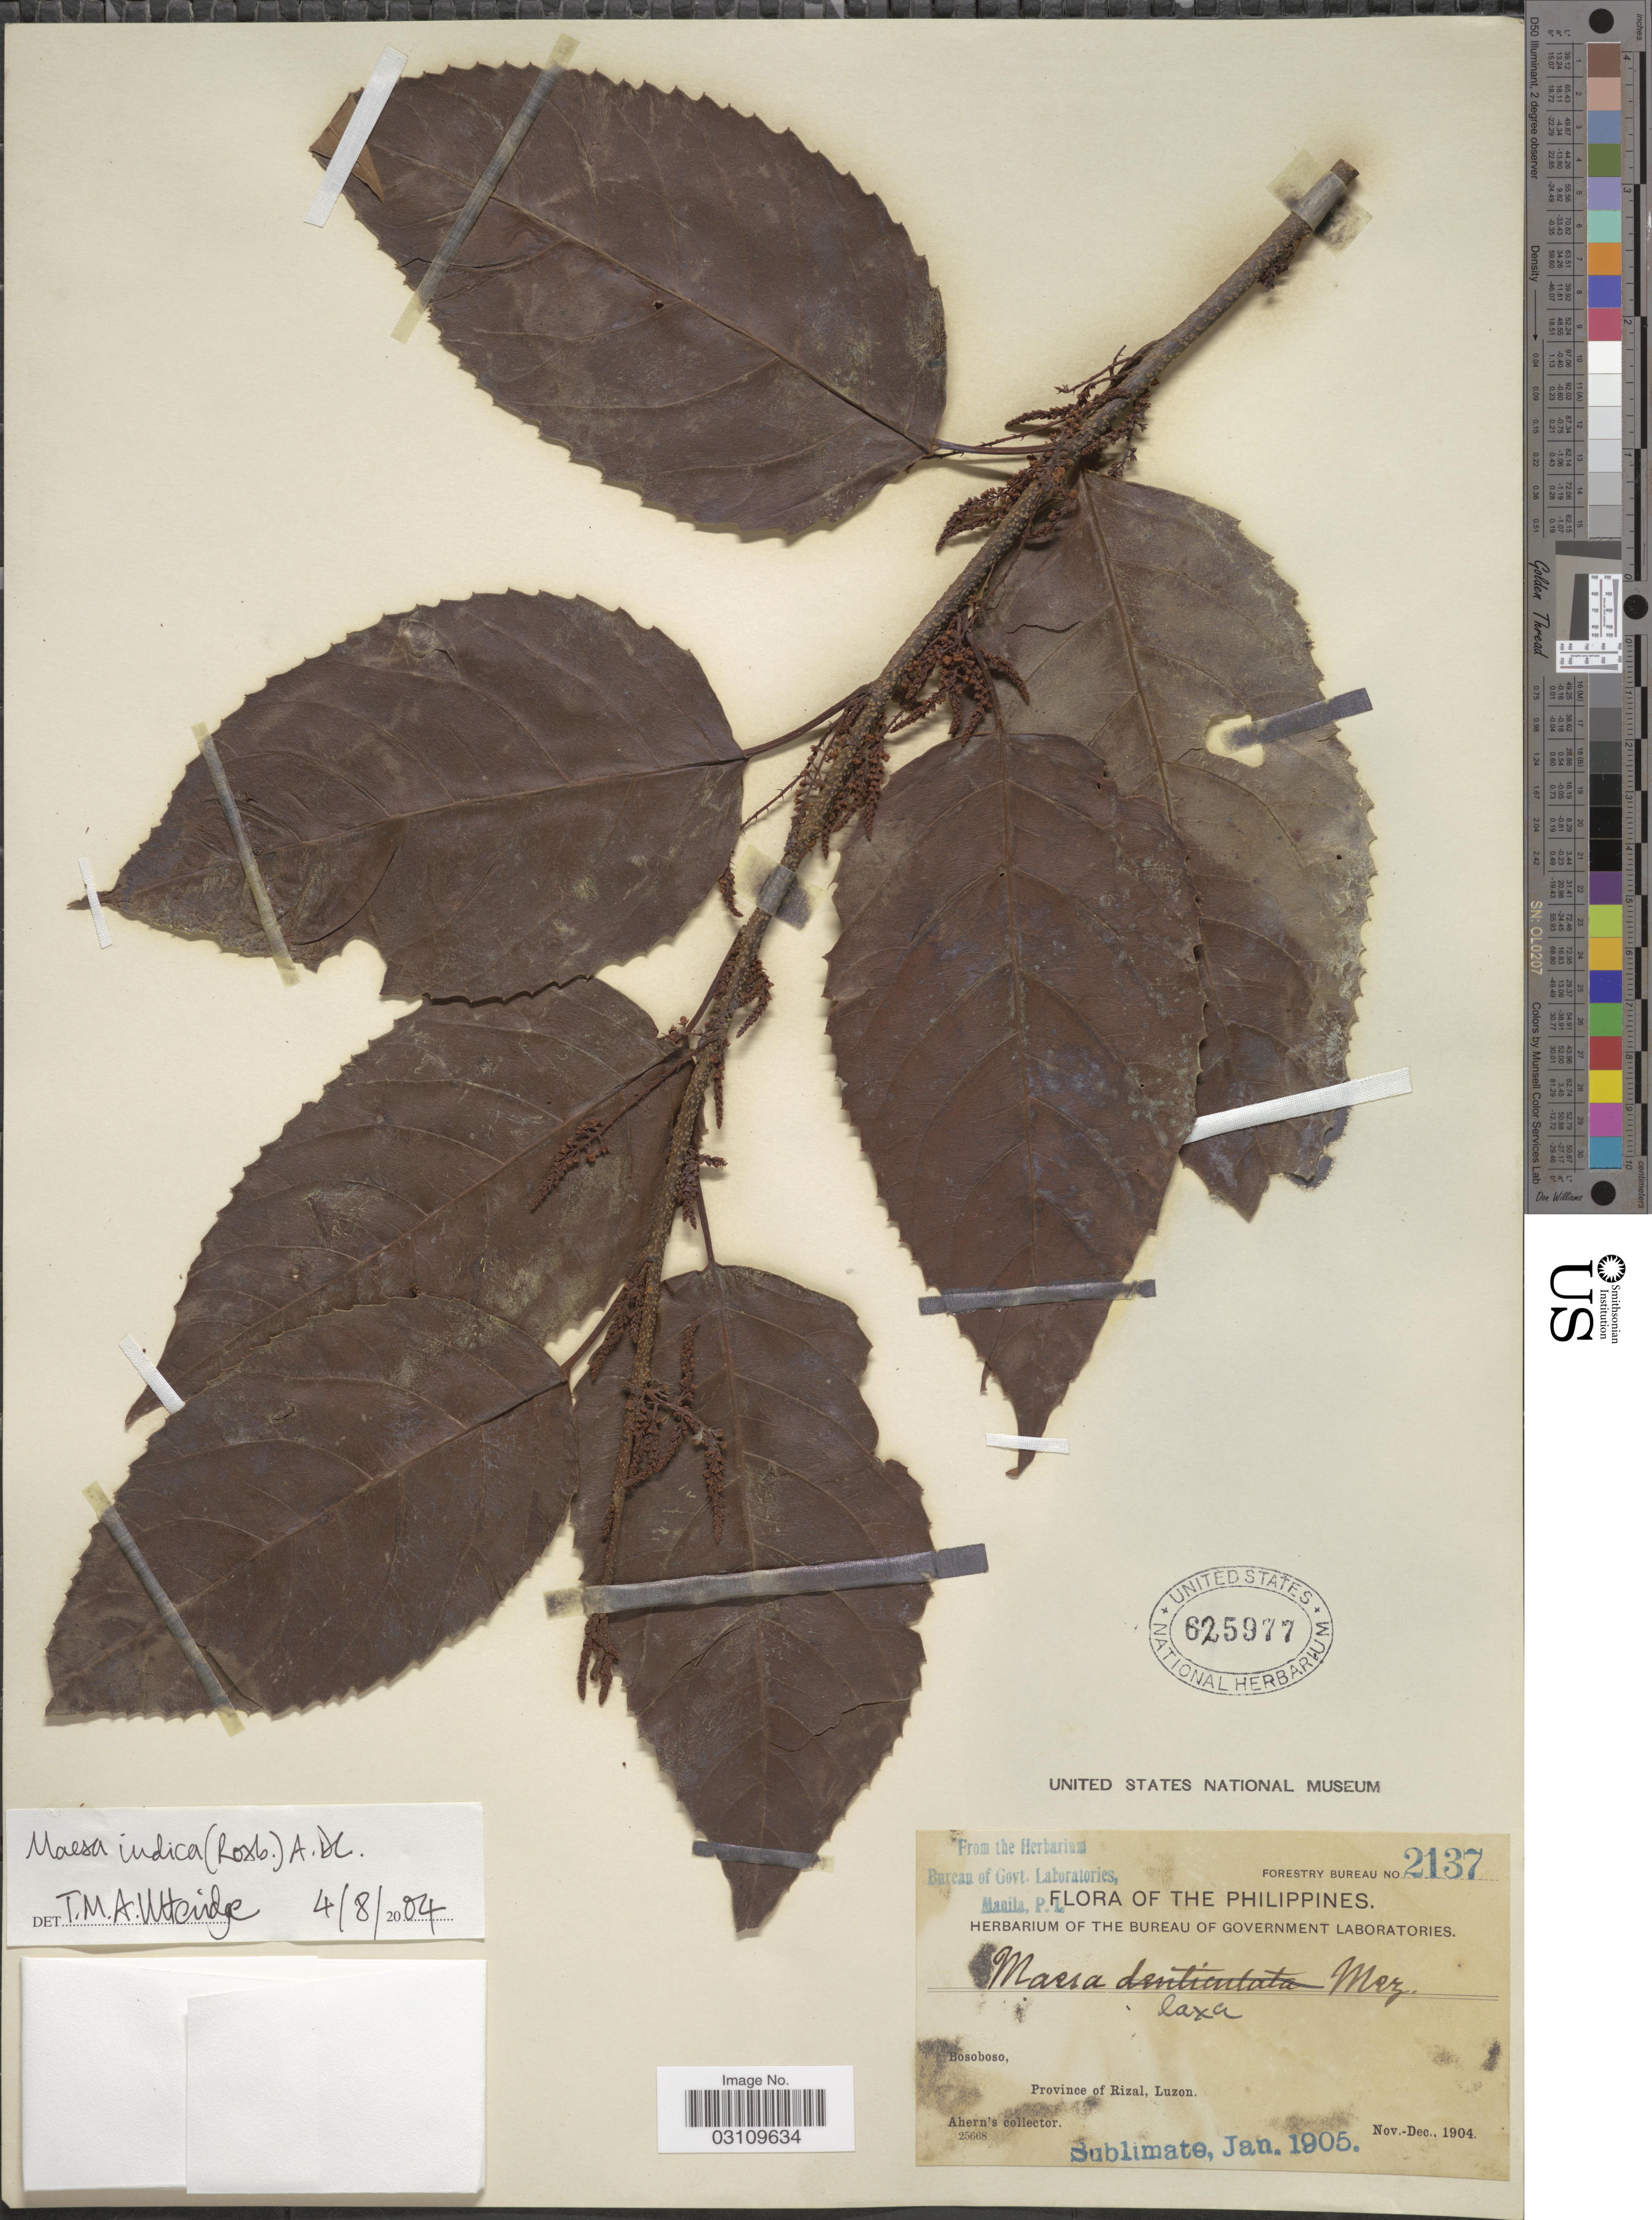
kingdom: Plantae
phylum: Tracheophyta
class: Magnoliopsida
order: Ericales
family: Primulaceae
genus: Maesa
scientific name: Maesa indica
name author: (Roxb.) A. DC.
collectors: Ahern's collector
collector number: Forestry Bureau 2137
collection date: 1904-11/1904-12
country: Philippines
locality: Bosoboso, Province of Rizal, Luzon.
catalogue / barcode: US 625977